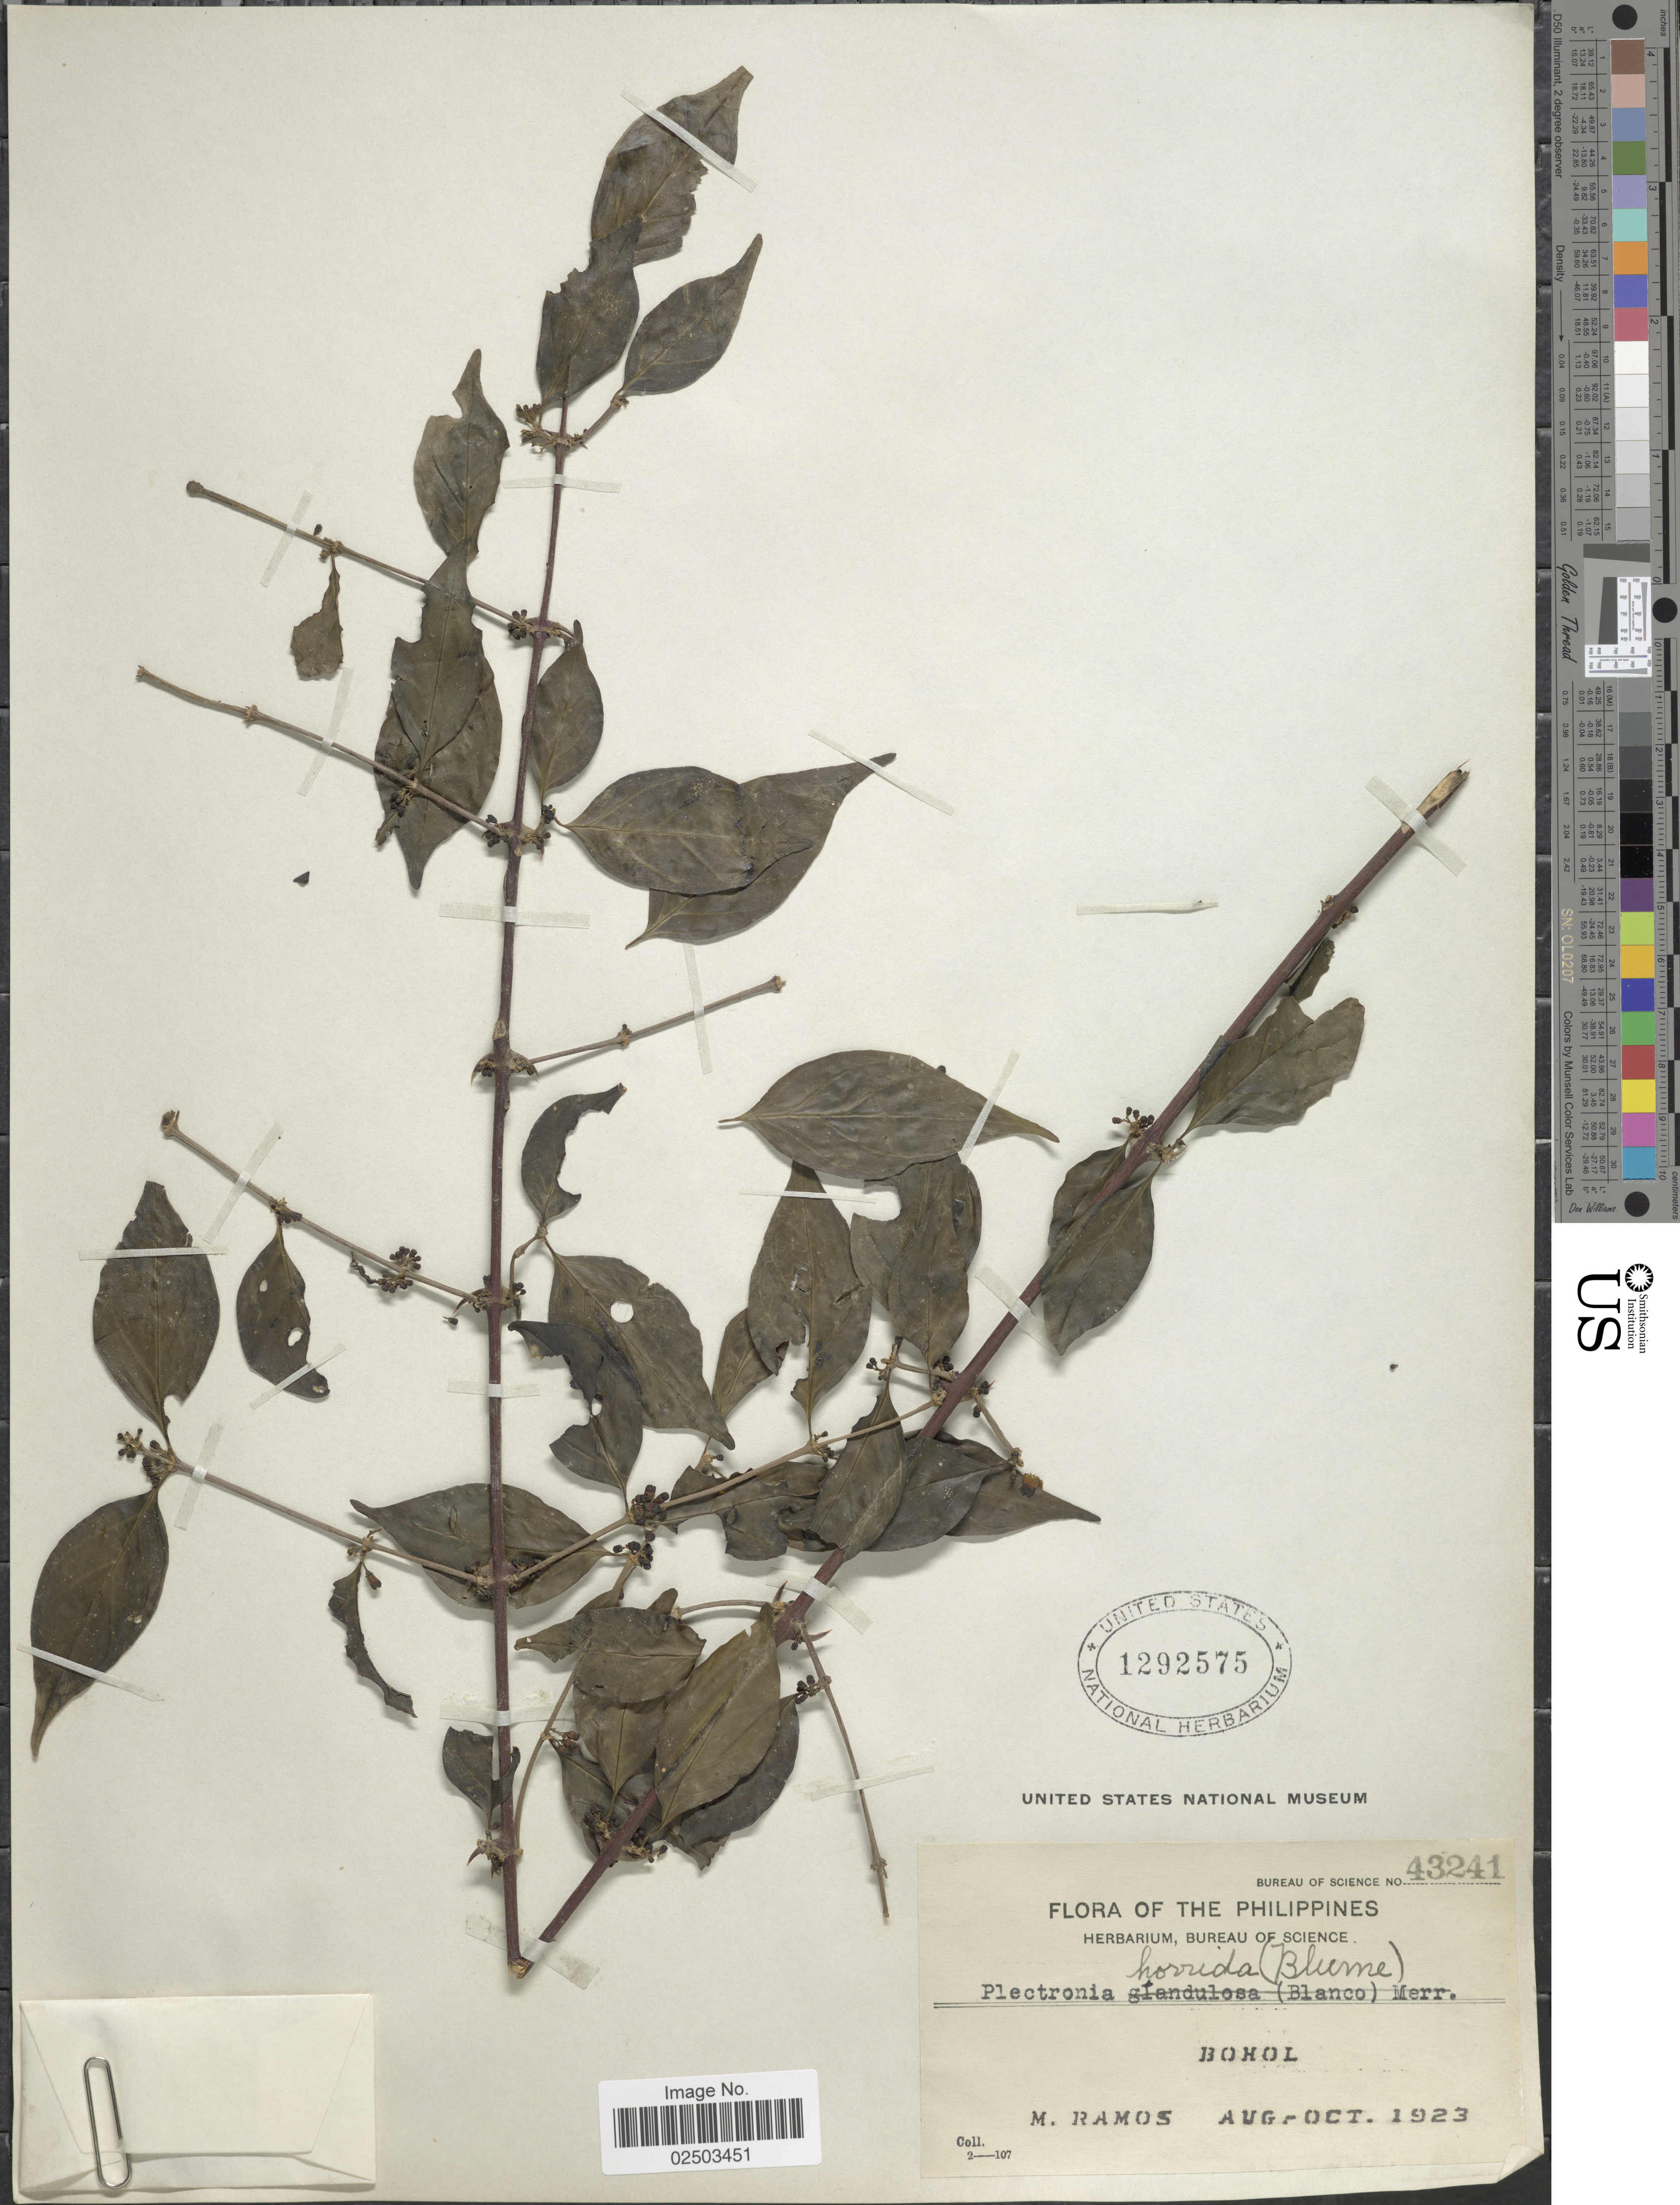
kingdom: Plantae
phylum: Tracheophyta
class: Magnoliopsida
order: Gentianales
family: Rubiaceae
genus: Canthium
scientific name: Canthium horridum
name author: Blume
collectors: M. Ramos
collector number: Bureau of Science 43241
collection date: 1923-08/1923-10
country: Philippines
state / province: Central Visayas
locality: Bohol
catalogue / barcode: US 1292575